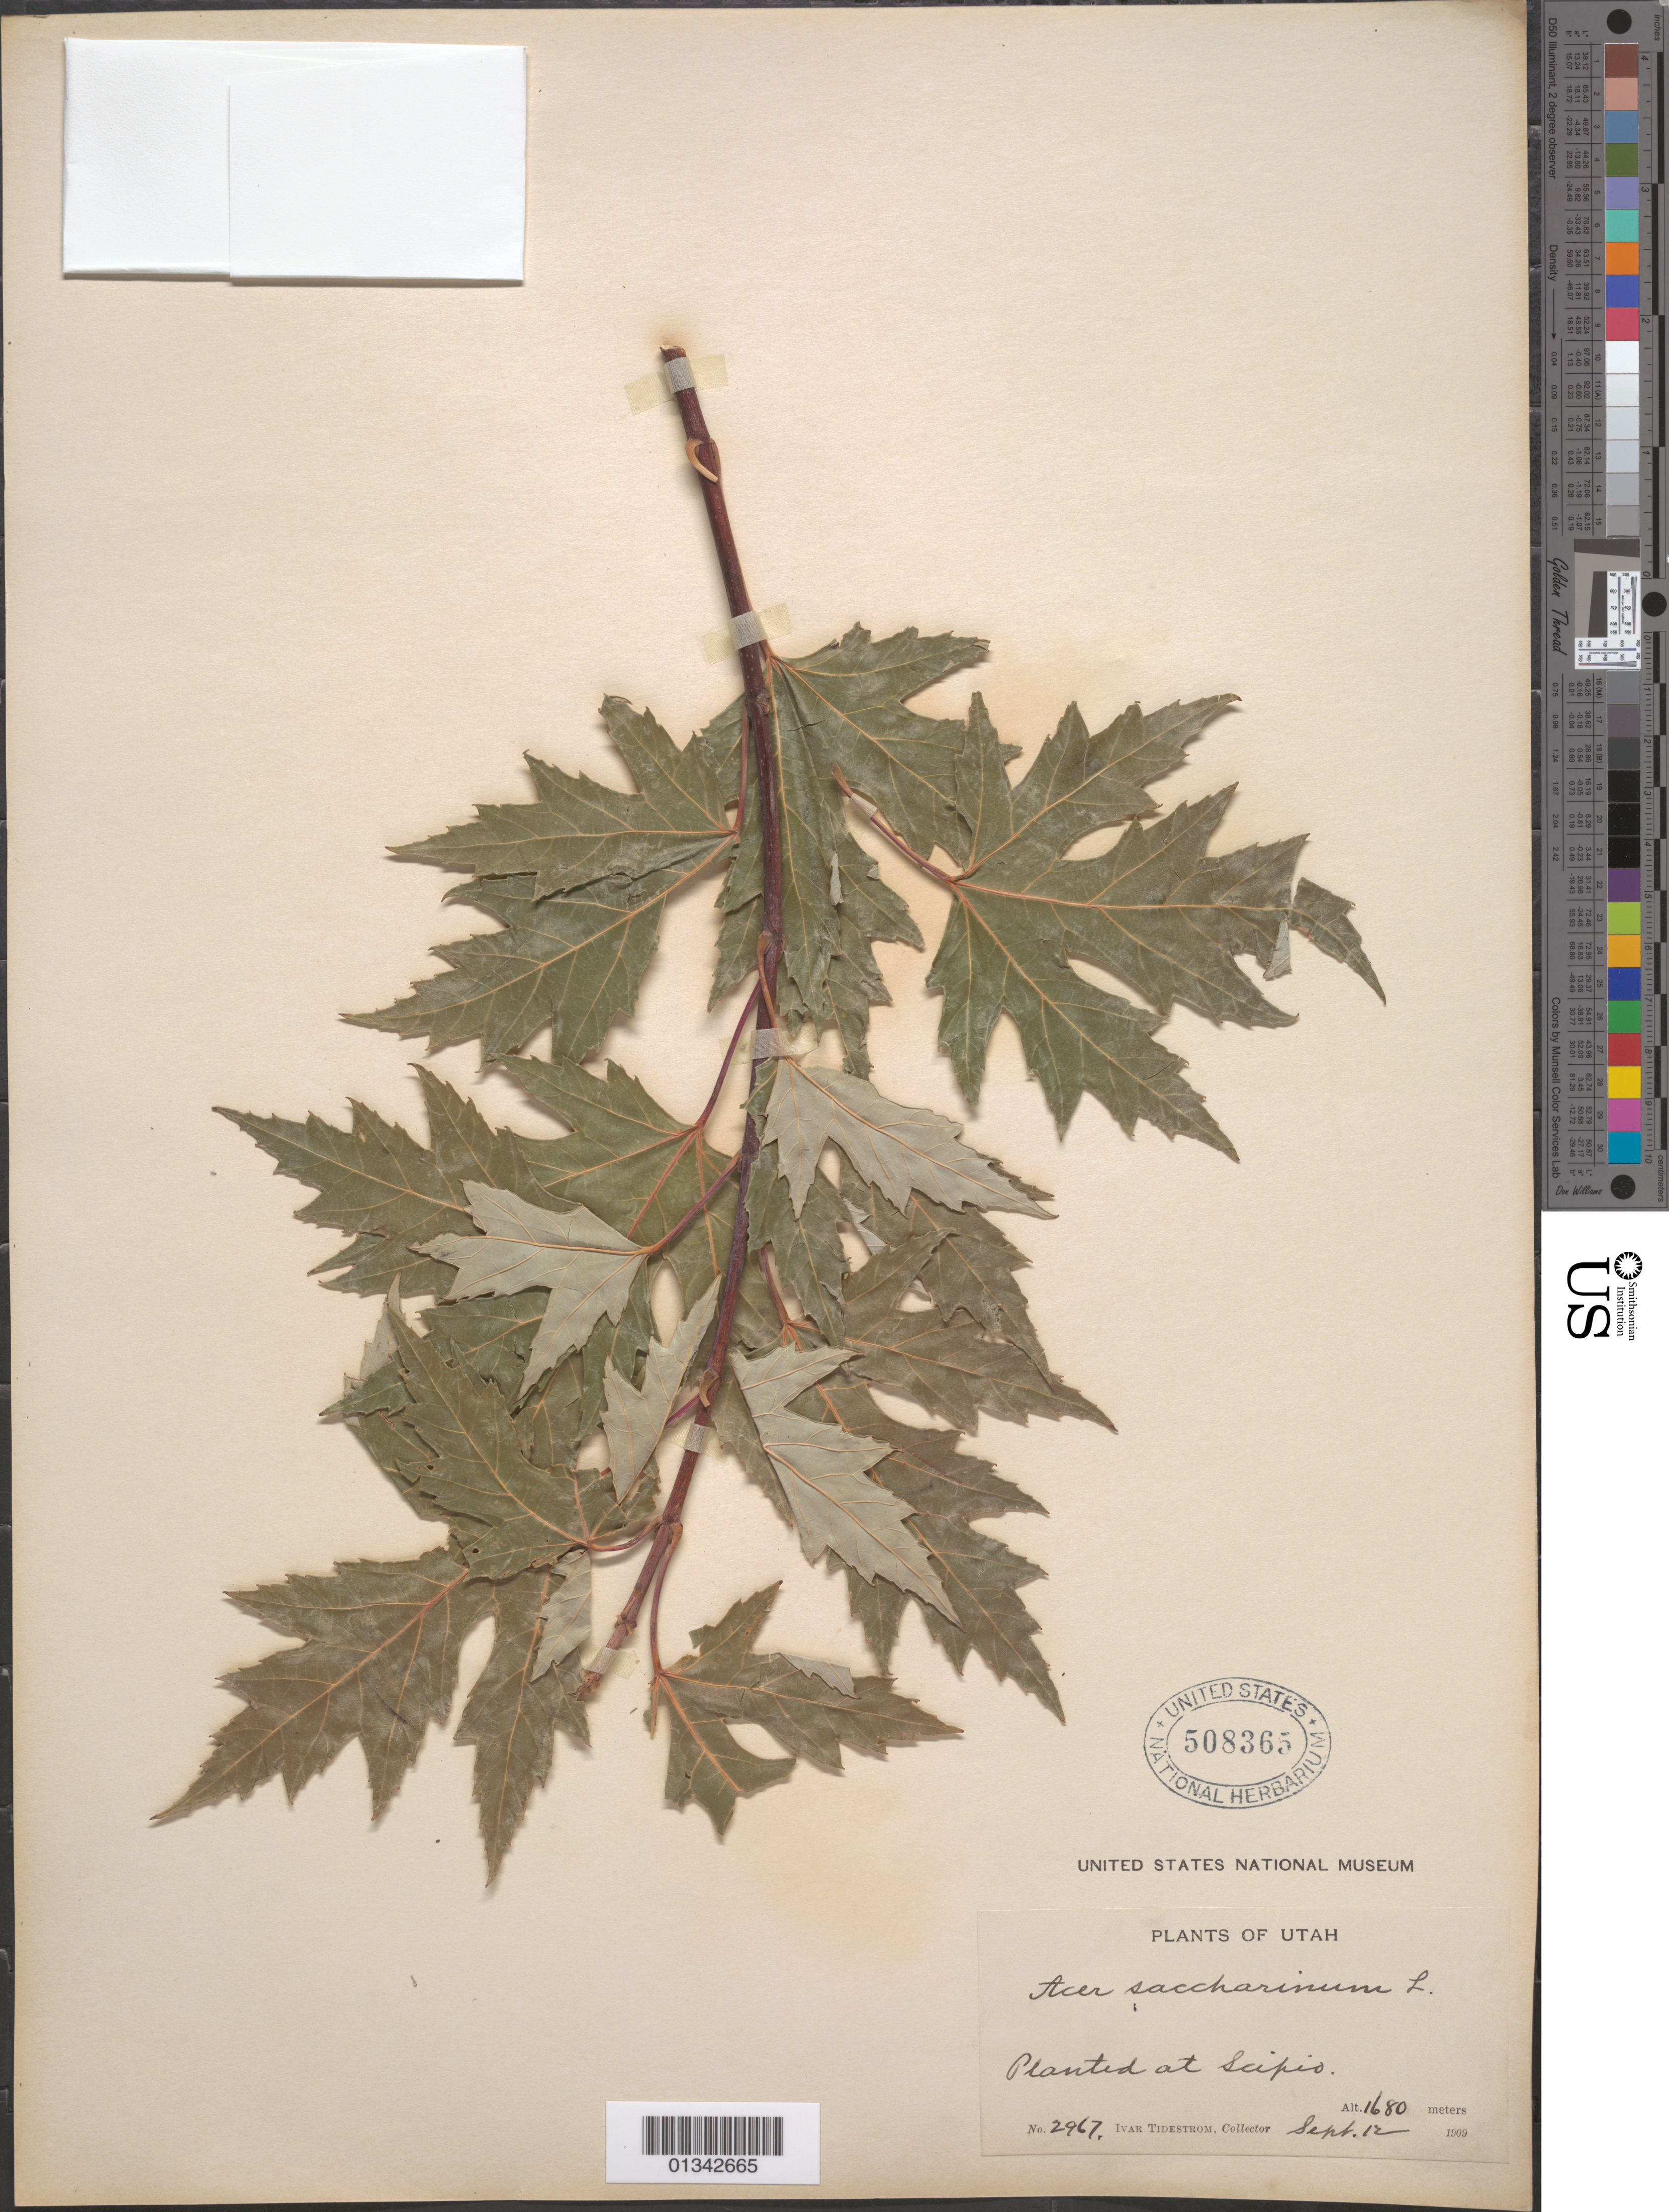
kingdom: Plantae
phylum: Tracheophyta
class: Magnoliopsida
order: Sapindales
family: Sapindaceae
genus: Acer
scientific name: Acer saccharinum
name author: L.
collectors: I. F. Tidestrom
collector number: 2967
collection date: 1909-09-12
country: United States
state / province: Utah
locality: Seixis [?]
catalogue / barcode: US 508365